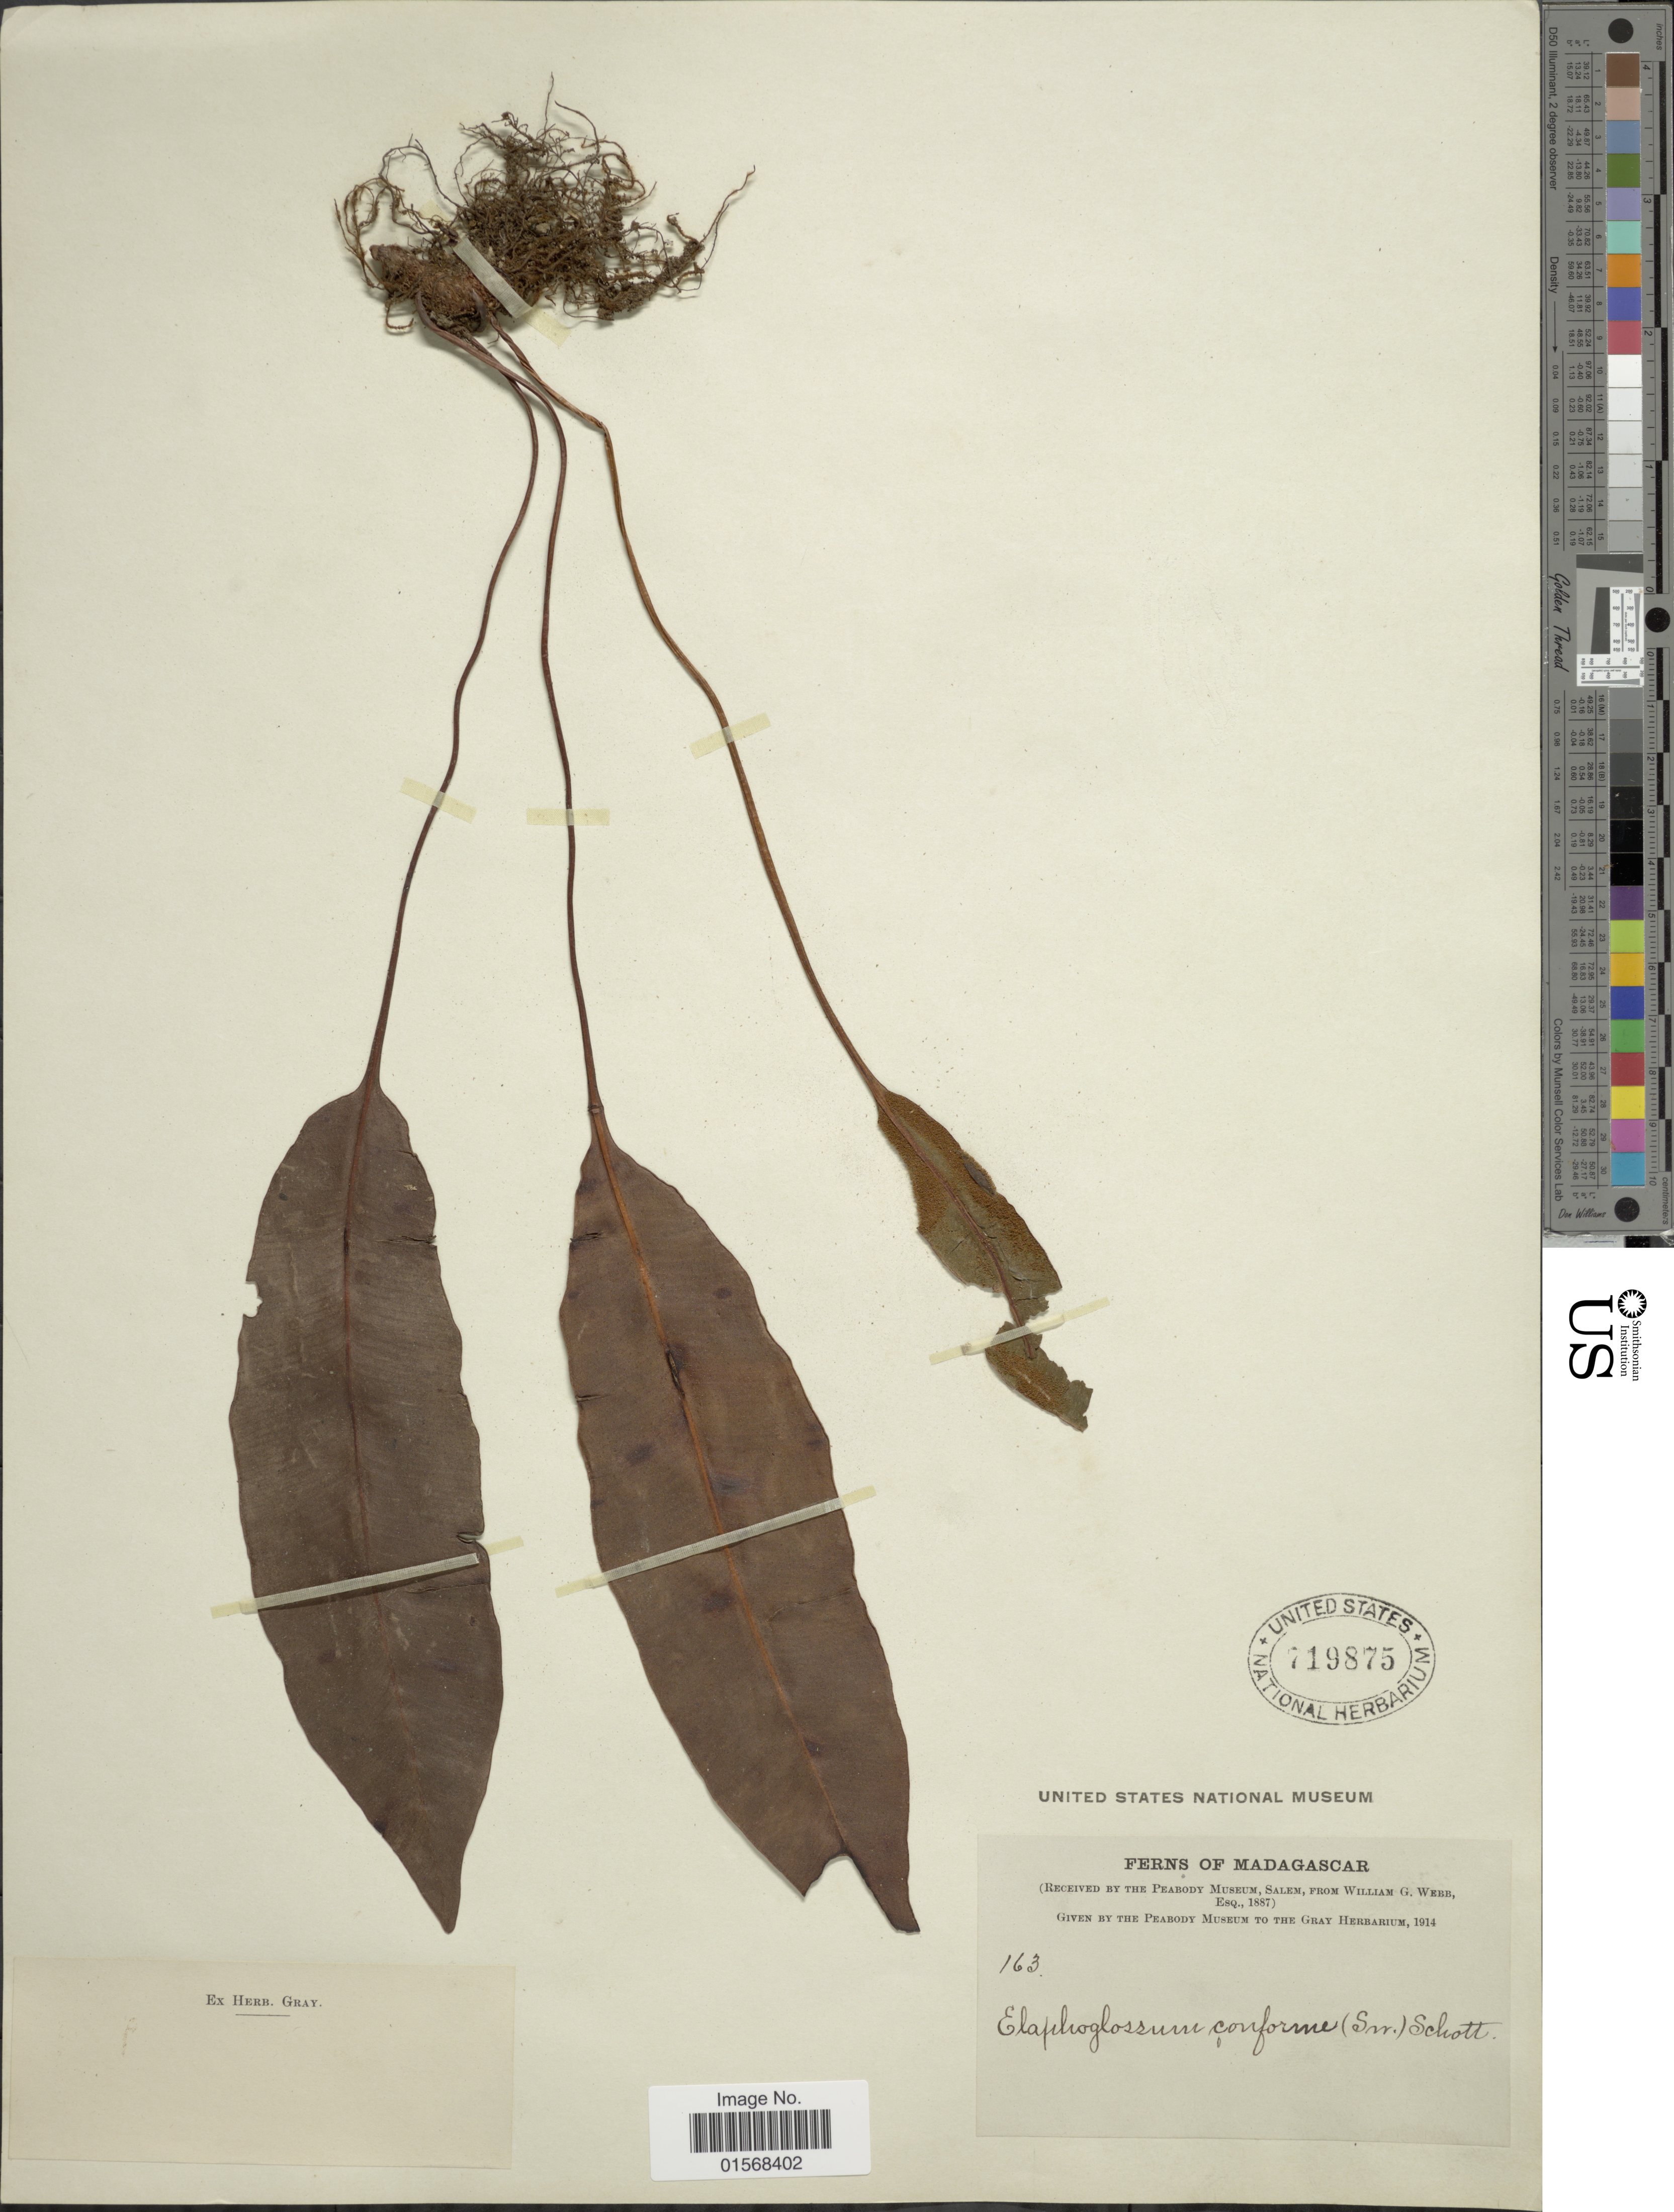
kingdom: Plantae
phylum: Tracheophyta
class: Polypodiopsida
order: Polypodiales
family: Dryopteridaceae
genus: Elaphoglossum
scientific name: Elaphoglossum conforme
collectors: ex herb. Gray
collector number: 163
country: Madagascar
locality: Madagascar.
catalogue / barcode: US 719875